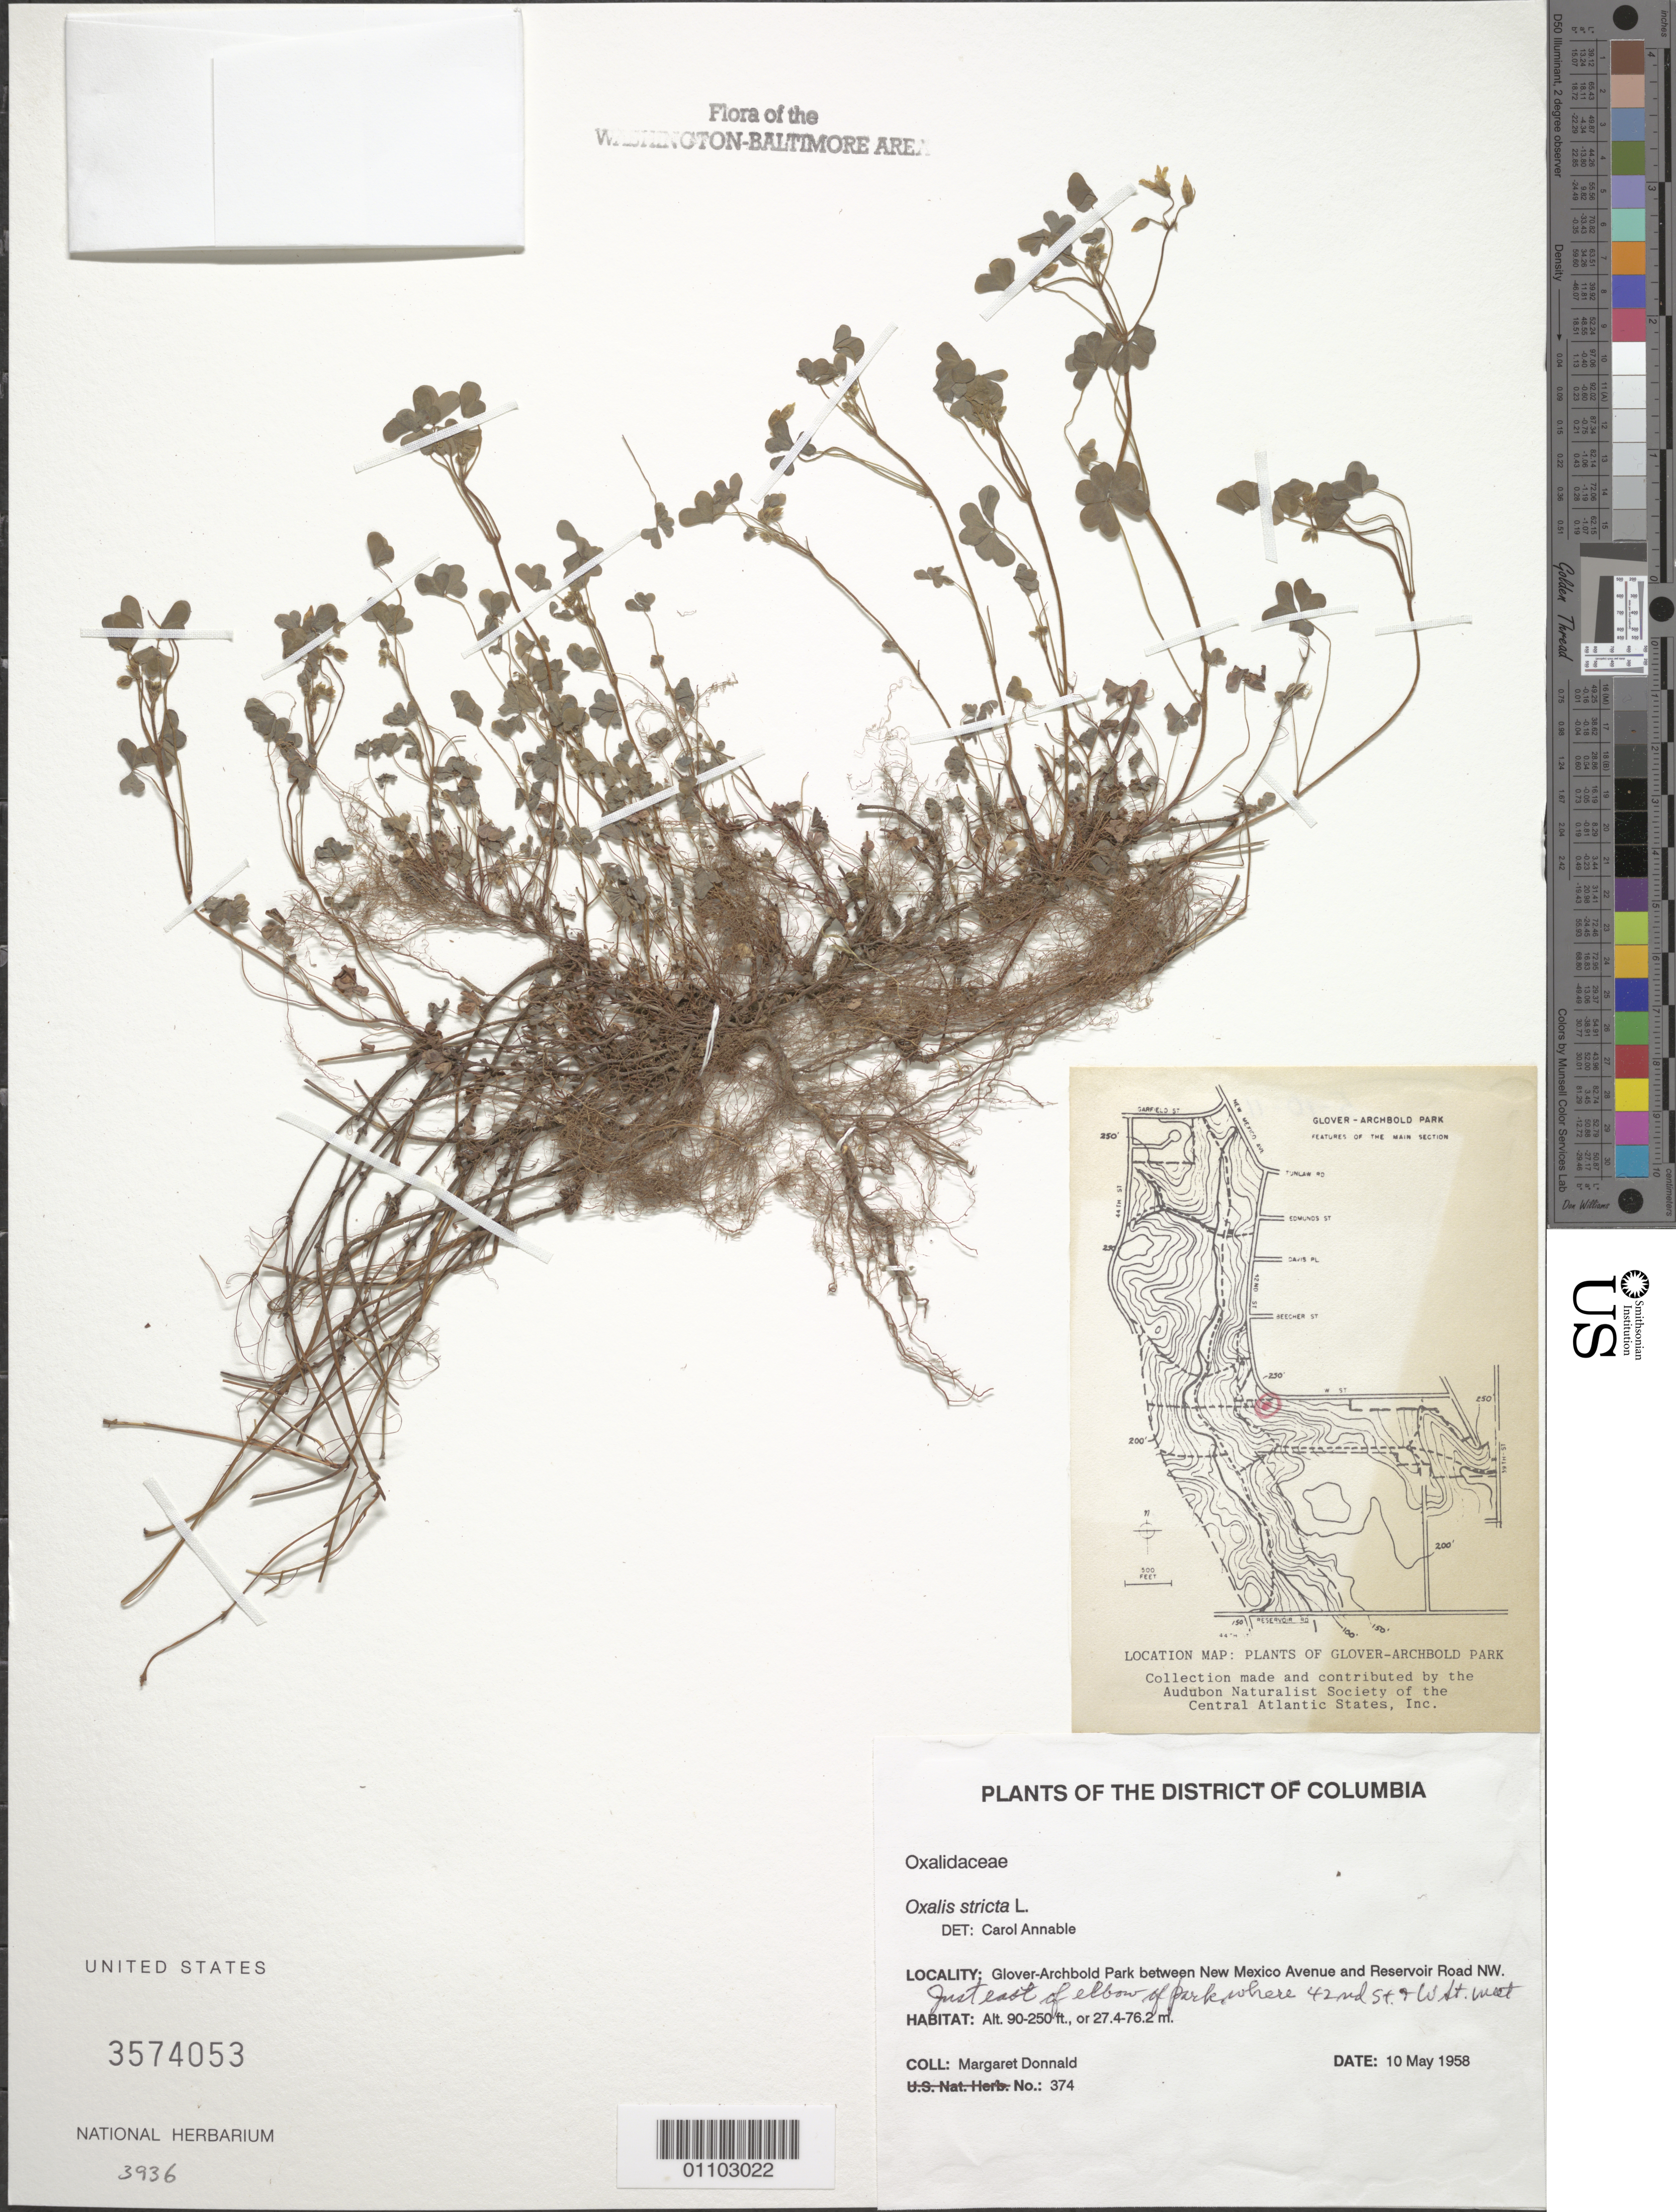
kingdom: Plantae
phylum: Tracheophyta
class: Magnoliopsida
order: Oxalidales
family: Oxalidaceae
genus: Oxalis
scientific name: Oxalis stricta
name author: L.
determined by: Annable, C. R.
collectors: M. Donnald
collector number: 374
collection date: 1958-05-10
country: United States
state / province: District of Columbia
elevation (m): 27.4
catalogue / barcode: US 3574053